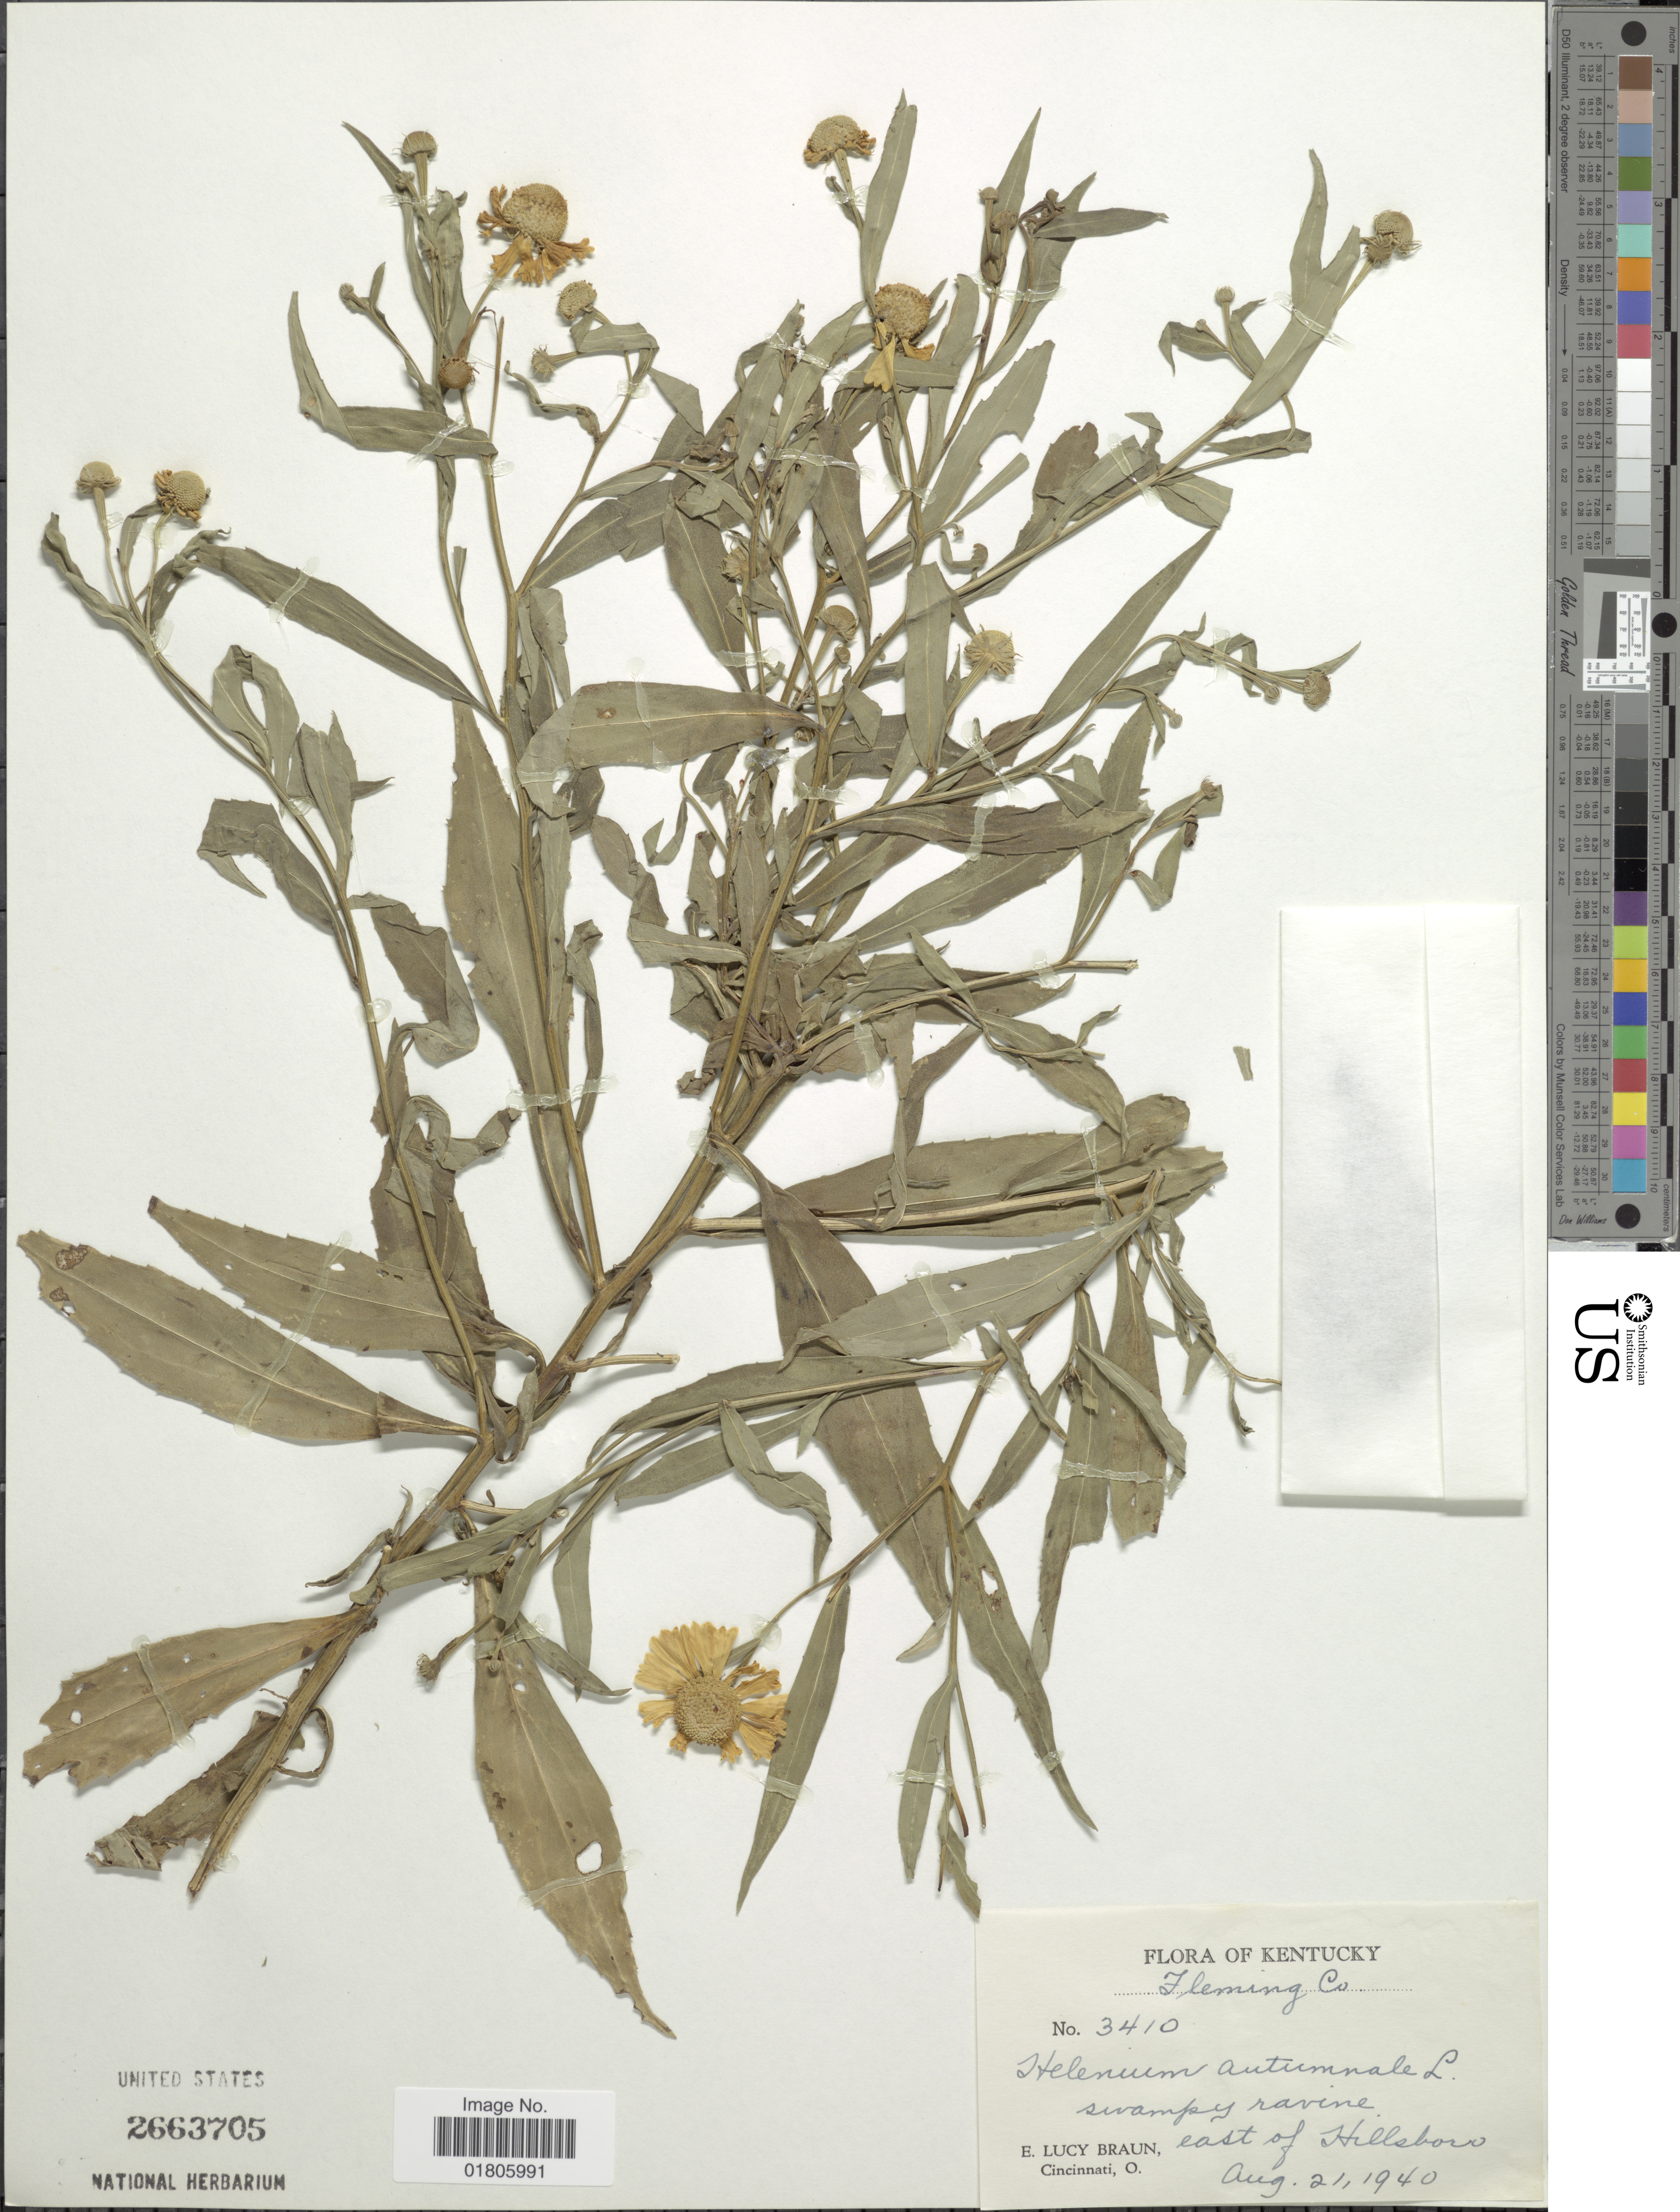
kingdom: Plantae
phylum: Tracheophyta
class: Magnoliopsida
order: Asterales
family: Asteraceae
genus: Helenium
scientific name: Helenium autumnale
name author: L.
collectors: E. L. Braun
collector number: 3410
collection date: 1940-08-21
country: United States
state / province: Kentucky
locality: Fleming Co. East of Hillsborr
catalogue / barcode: US 2663705